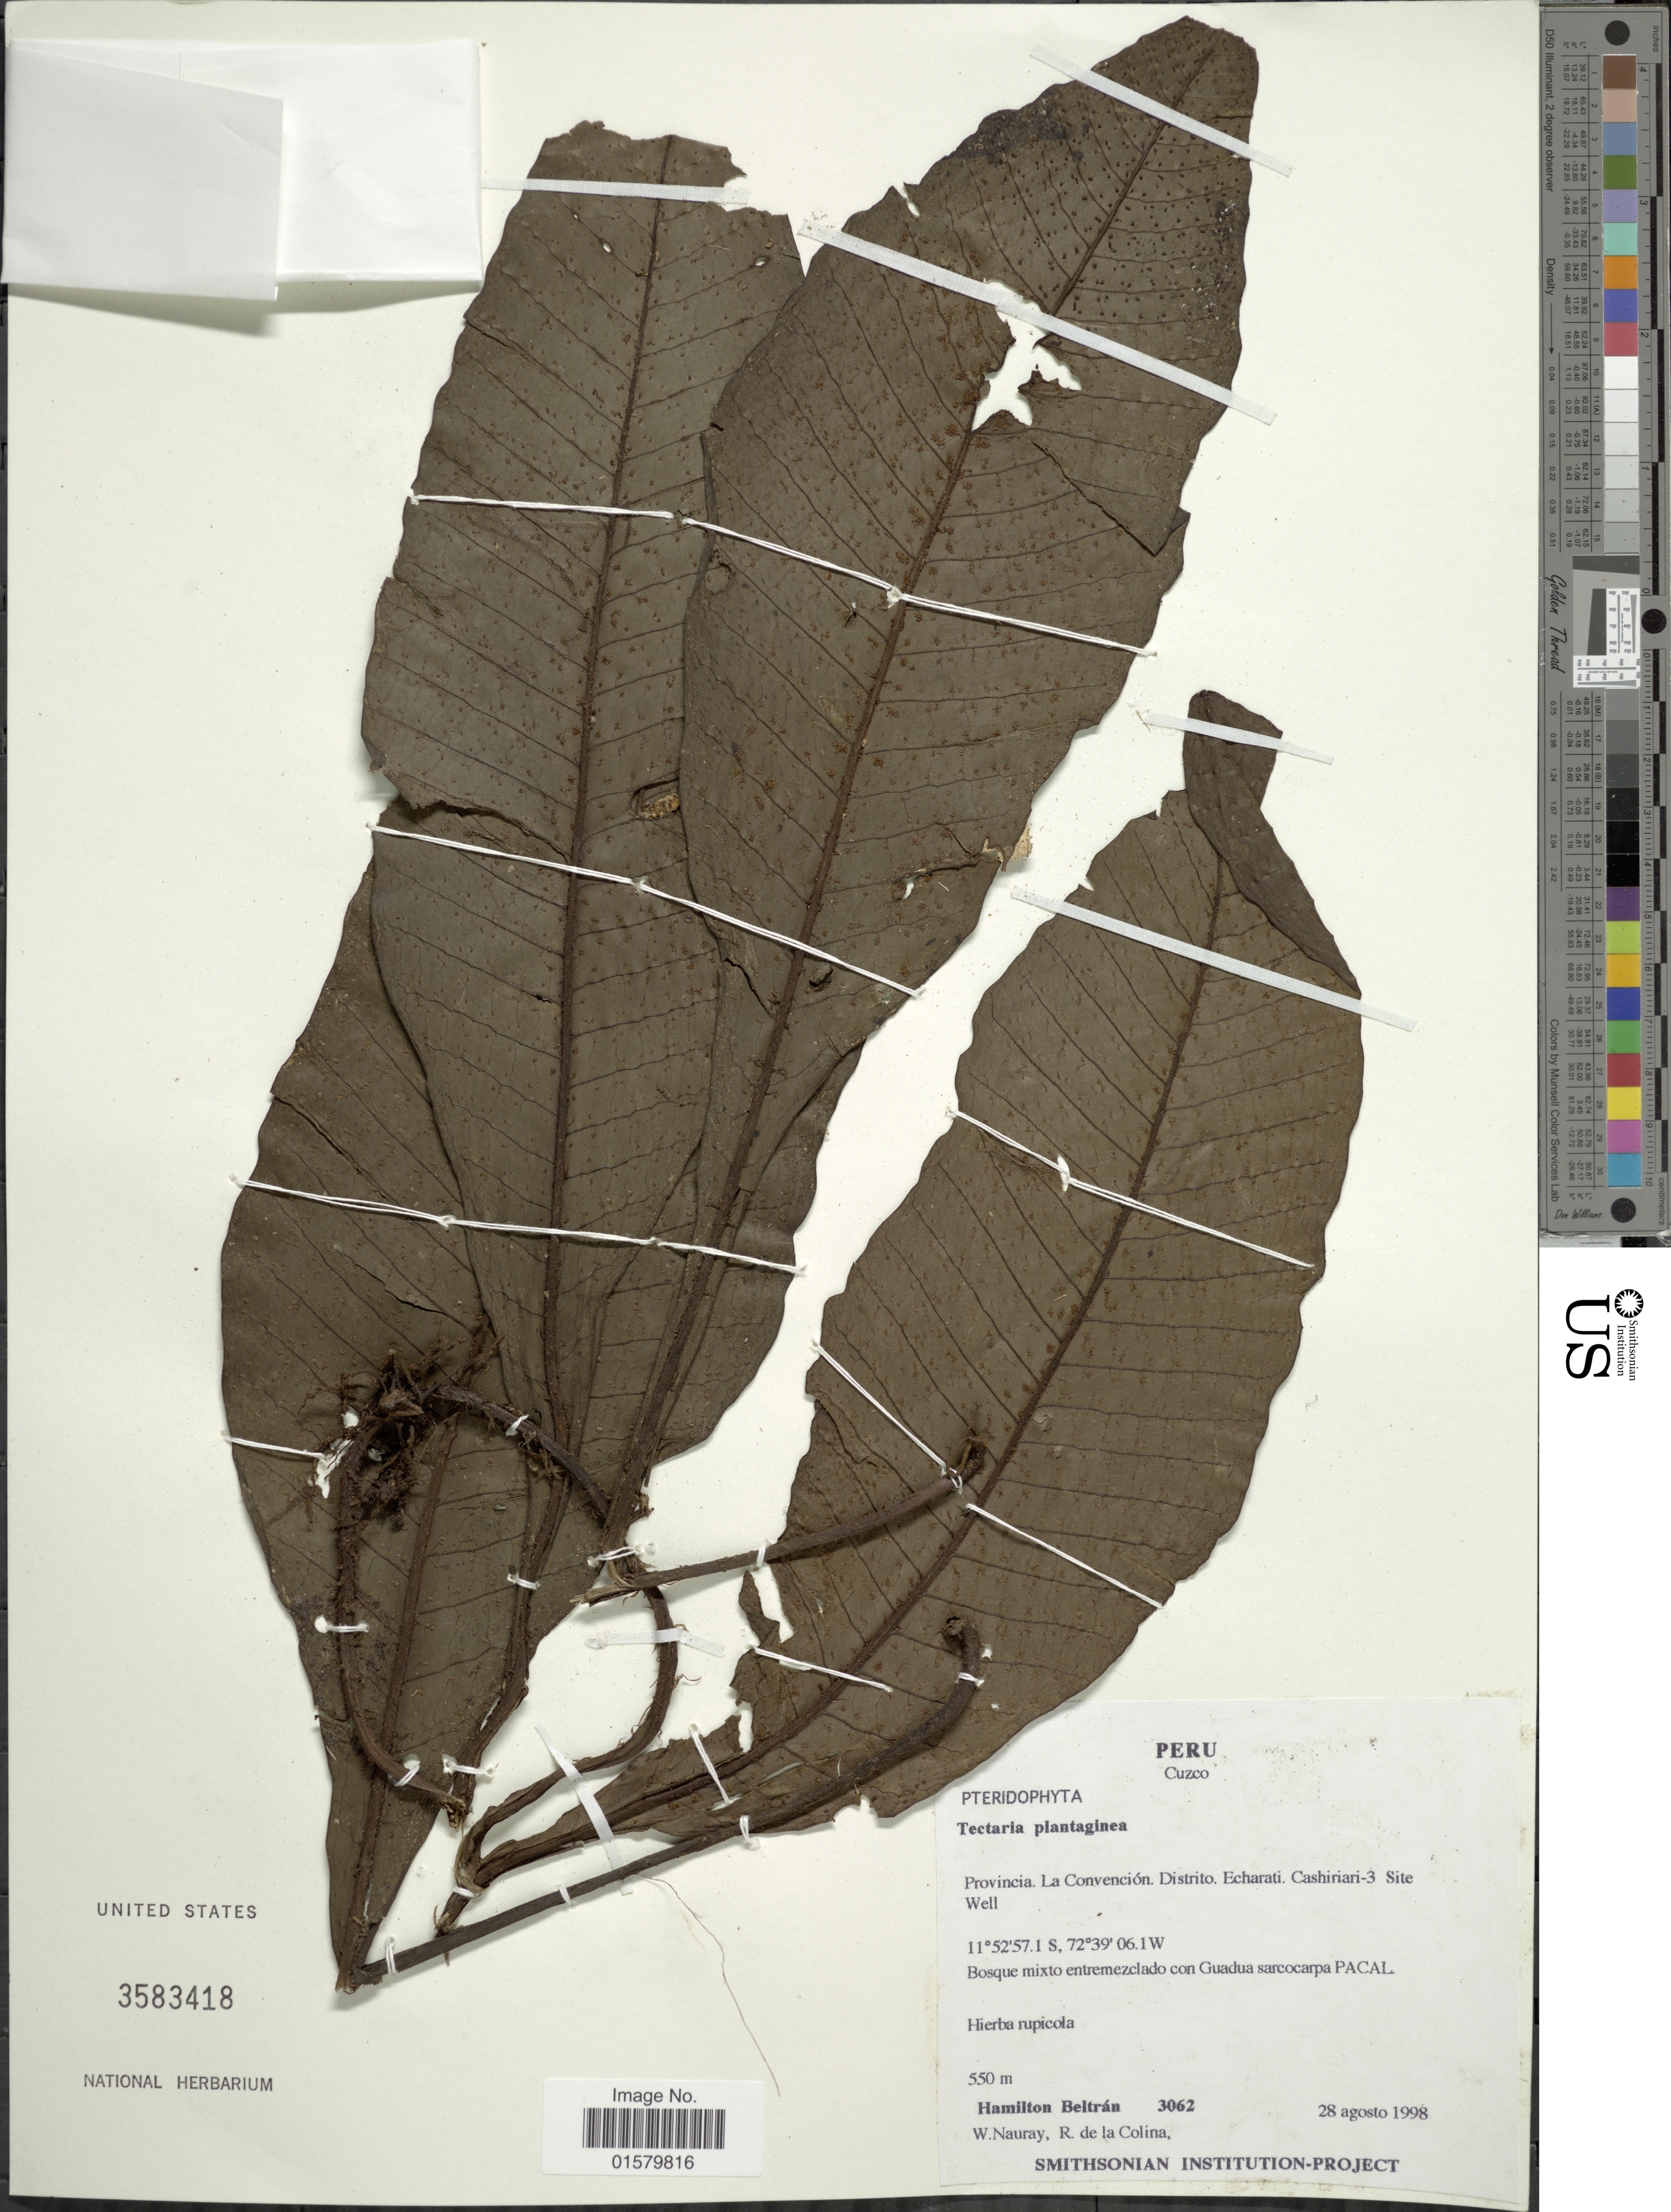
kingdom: Plantae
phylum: Tracheophyta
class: Polypodiopsida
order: Polypodiales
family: Tectariaceae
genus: Tectaria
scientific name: Tectaria plantaginea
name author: (Jacq.) Maxon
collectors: H. Beltran, W. Nauray & R. de La Colina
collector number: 3062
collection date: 1998-08-28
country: Peru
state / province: Cusco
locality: Cuzco, Provincia La Convencion, Distrito Echarati, Cashiriari-3 Site Well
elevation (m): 550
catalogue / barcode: US 3583418